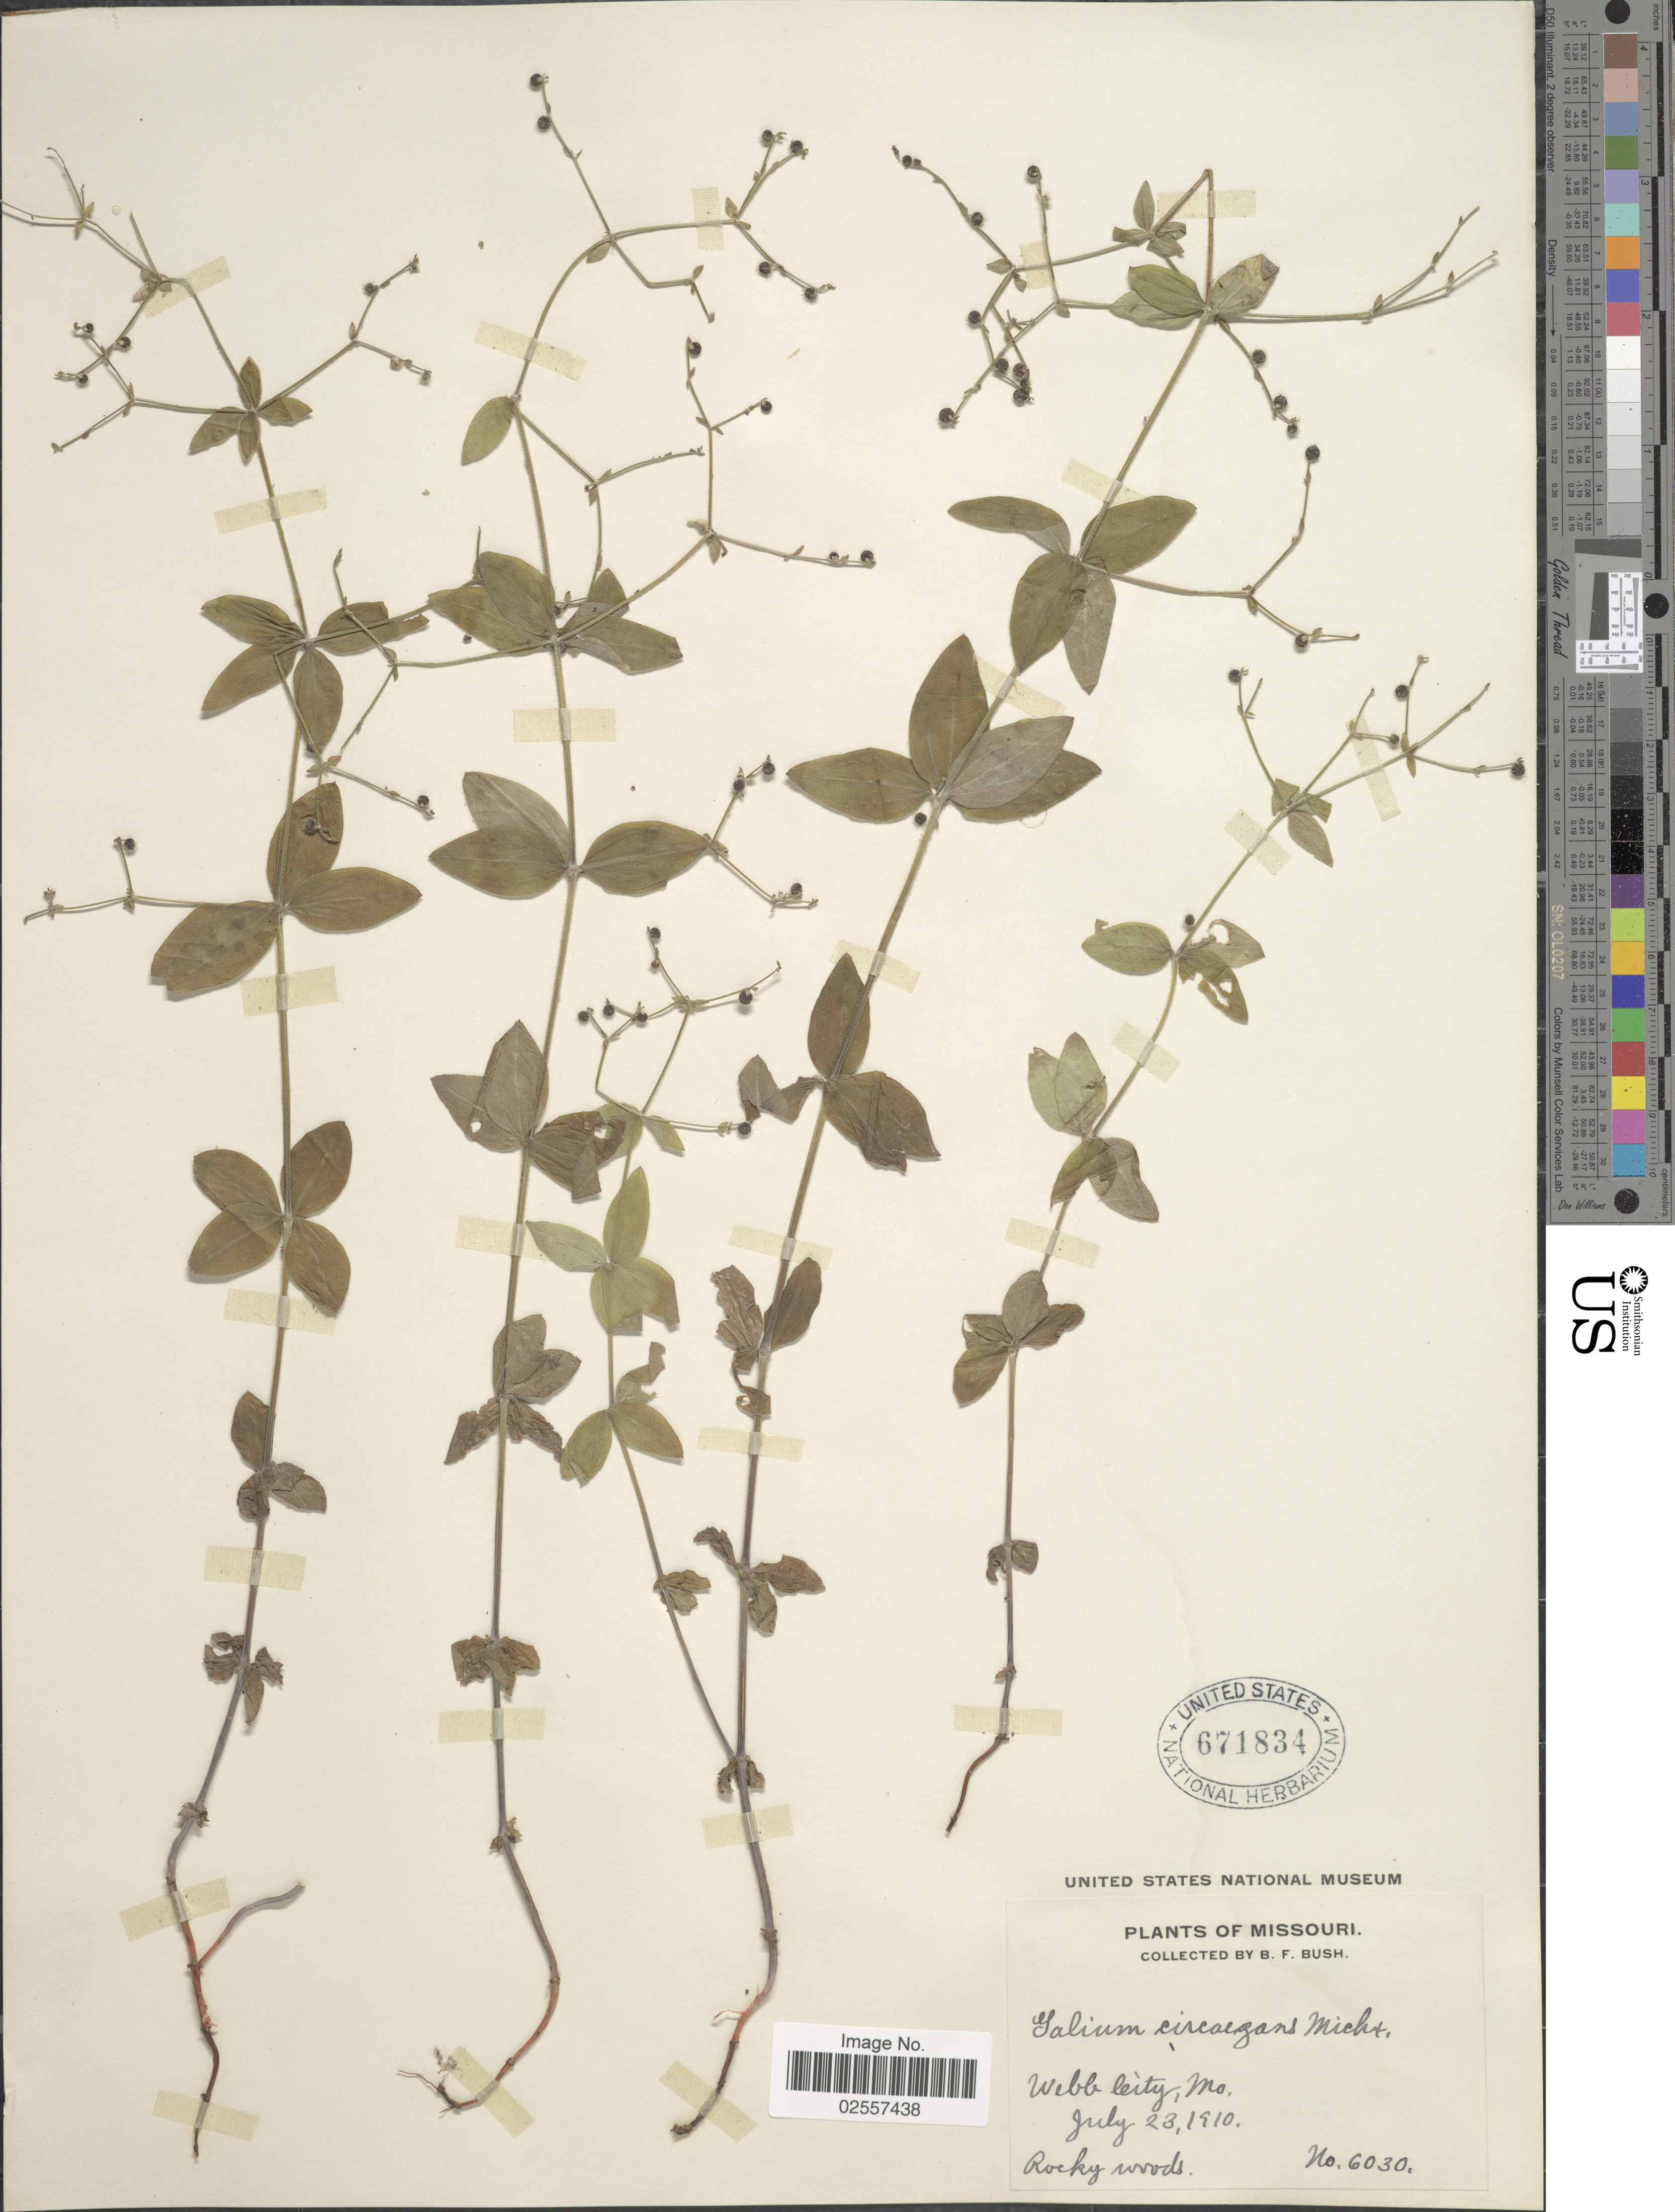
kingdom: Plantae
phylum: Tracheophyta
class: Magnoliopsida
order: Gentianales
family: Rubiaceae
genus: Galium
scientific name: Galium circaezans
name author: Michx.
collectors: B. F. Bush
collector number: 6030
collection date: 1910-07-23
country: United States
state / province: Missouri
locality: Webb City, Rocky woods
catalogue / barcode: US 671834